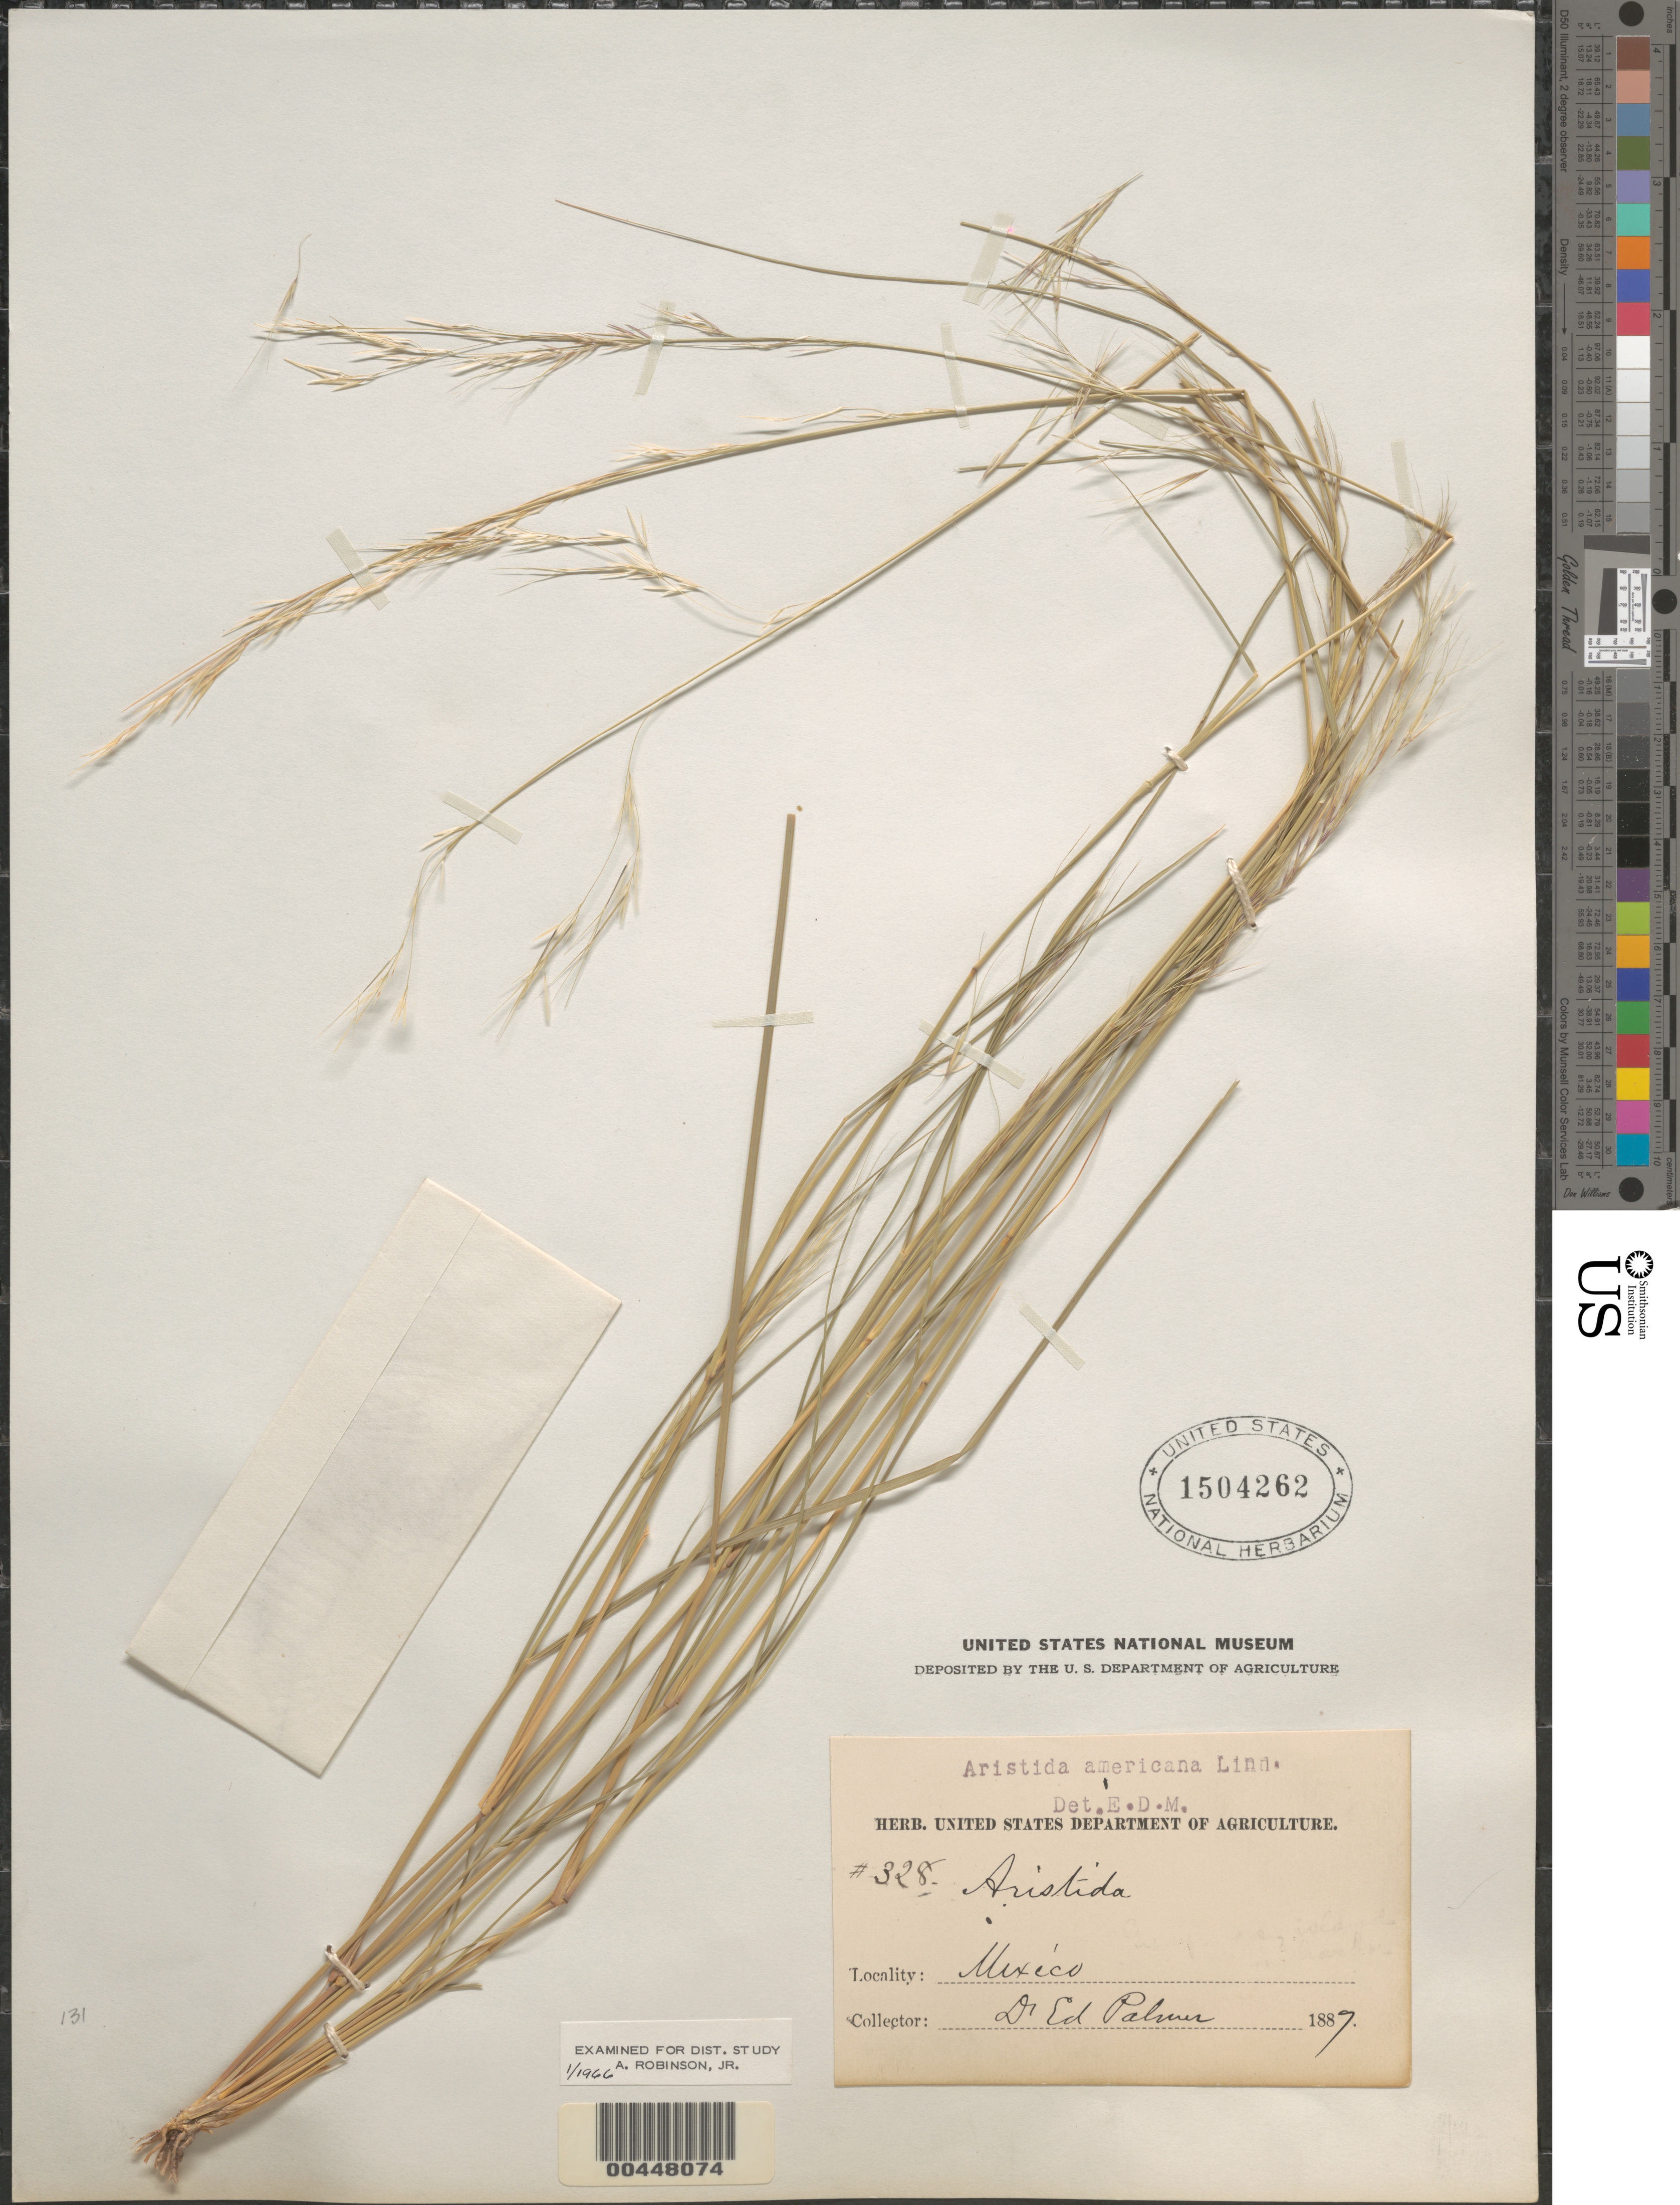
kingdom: Plantae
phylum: Tracheophyta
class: Liliopsida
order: Poales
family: Poaceae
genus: Aristida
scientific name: Aristida adscensionis var. adscensionis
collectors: E. Palmer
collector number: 328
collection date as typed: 1887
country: Mexico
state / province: Durango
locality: San Ramon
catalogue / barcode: US 1504262